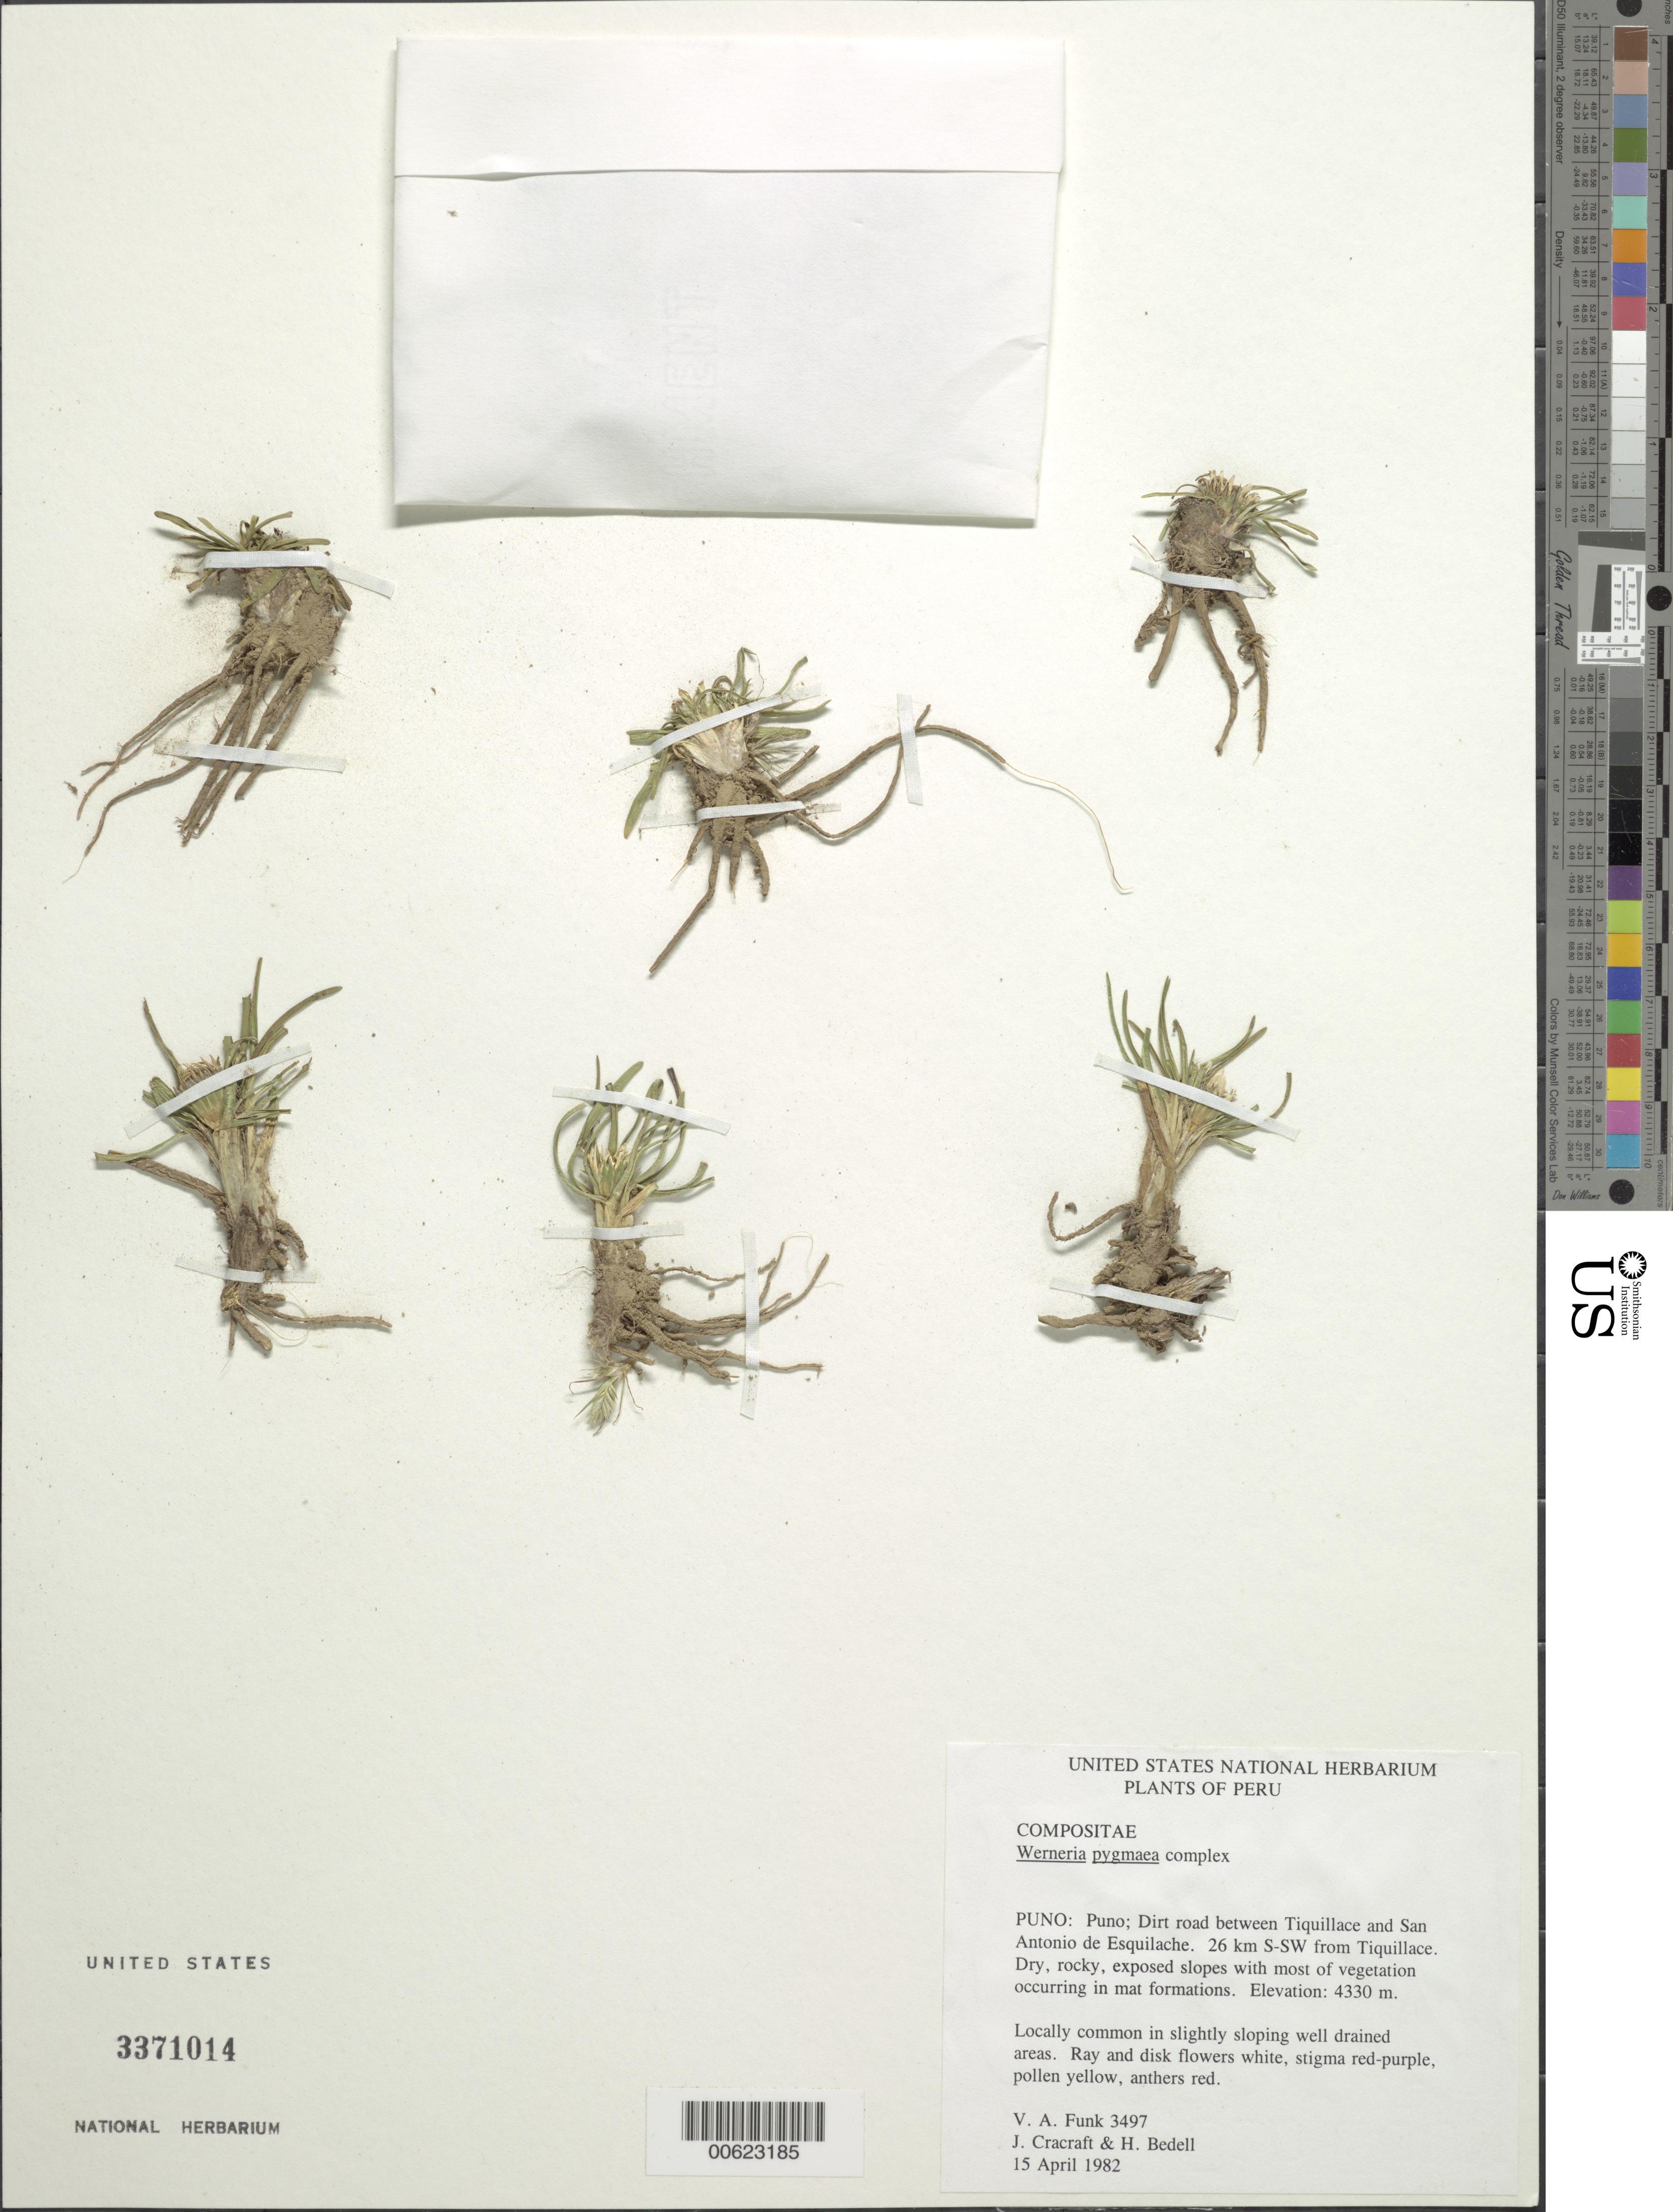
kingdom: Plantae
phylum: Tracheophyta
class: Magnoliopsida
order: Asterales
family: Asteraceae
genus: Werneria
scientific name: Werneria pygmaea complex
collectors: V. Funk & J. L. Cracraft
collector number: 3497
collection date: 1982-04-15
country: Peru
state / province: Puno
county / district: Puno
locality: Tiquillace to San Antonio de Esquilache, 26 km S-SW from Tiquillace. Dry, rocky, exposed slopes with most of vegetation occurring in mat formations.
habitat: Slightly sloping well drained areas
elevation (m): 4330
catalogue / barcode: US 3371014